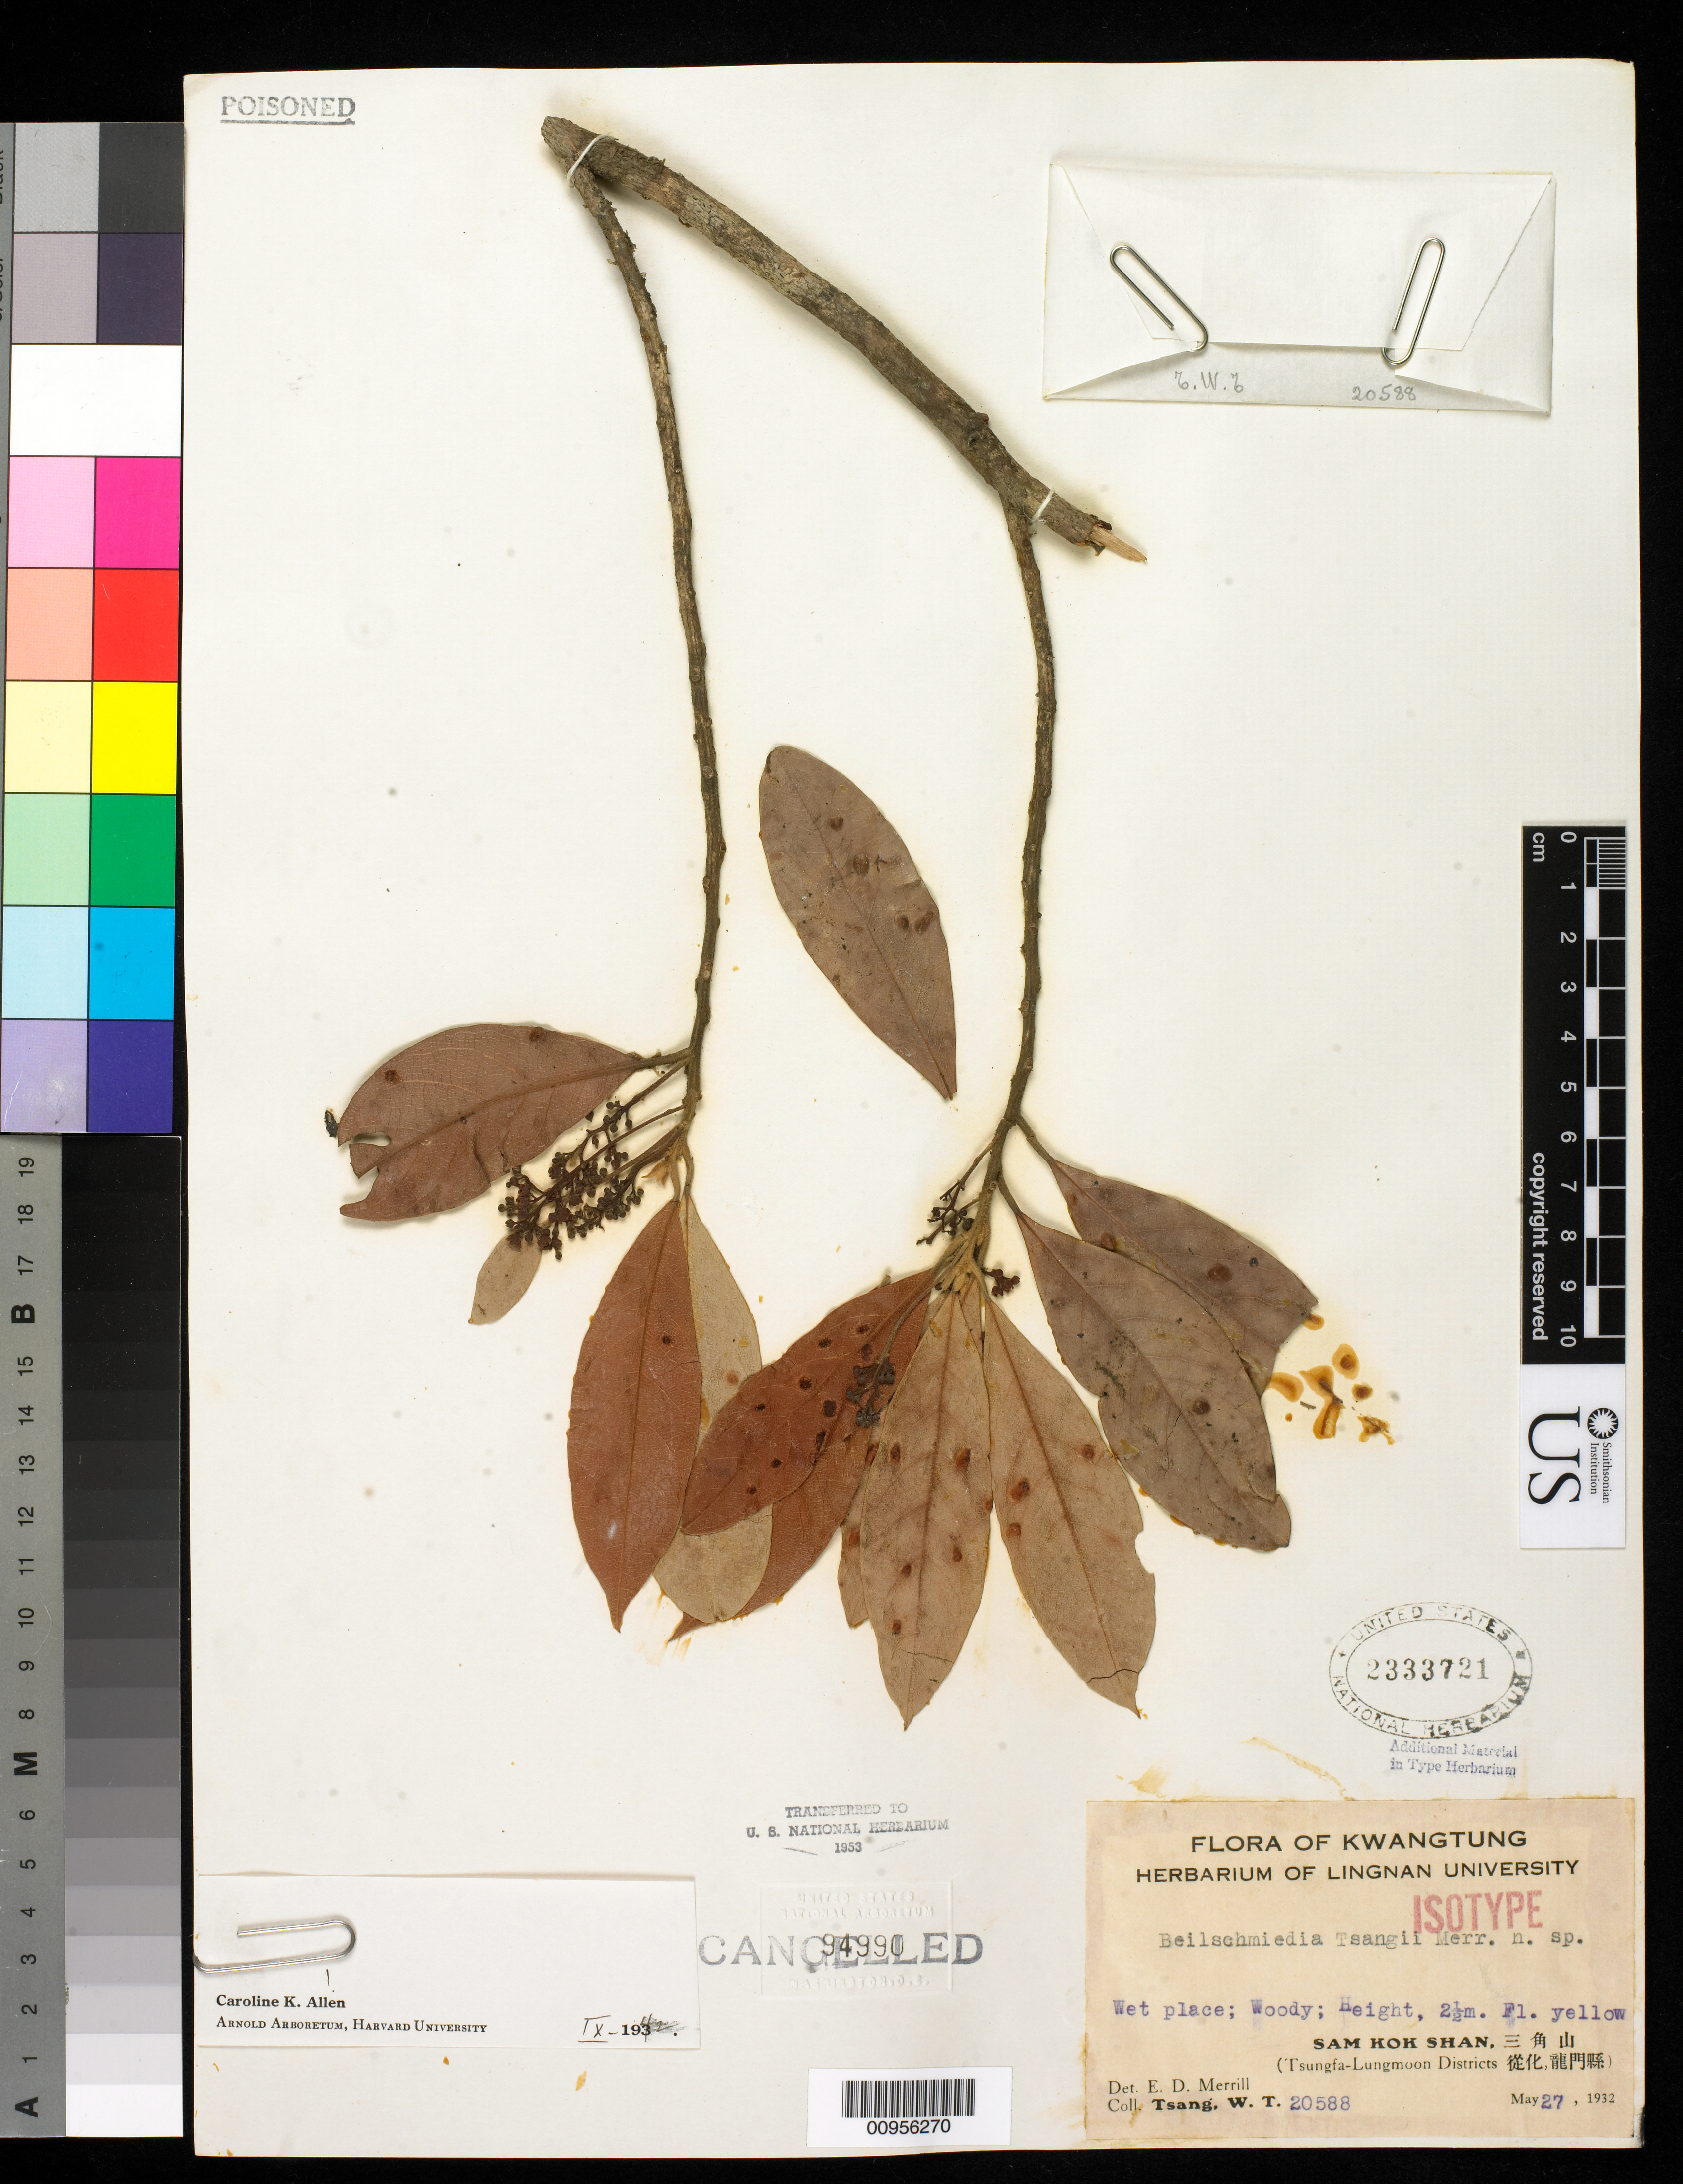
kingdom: Plantae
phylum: Tracheophyta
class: Magnoliopsida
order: Laurales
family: Lauraceae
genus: Beilschmiedia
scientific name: Beilschmiedia tsangii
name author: Merr.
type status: Isotype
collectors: W. T. Tsang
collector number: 20588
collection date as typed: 27 May 1932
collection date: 1932-05-27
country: China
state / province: Guangdong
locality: Sam Kok Shan (Tsungfa-Lungmoon Districts).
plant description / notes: One of two sheets ex herb. National Arboretum (1953).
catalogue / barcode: US 2333721